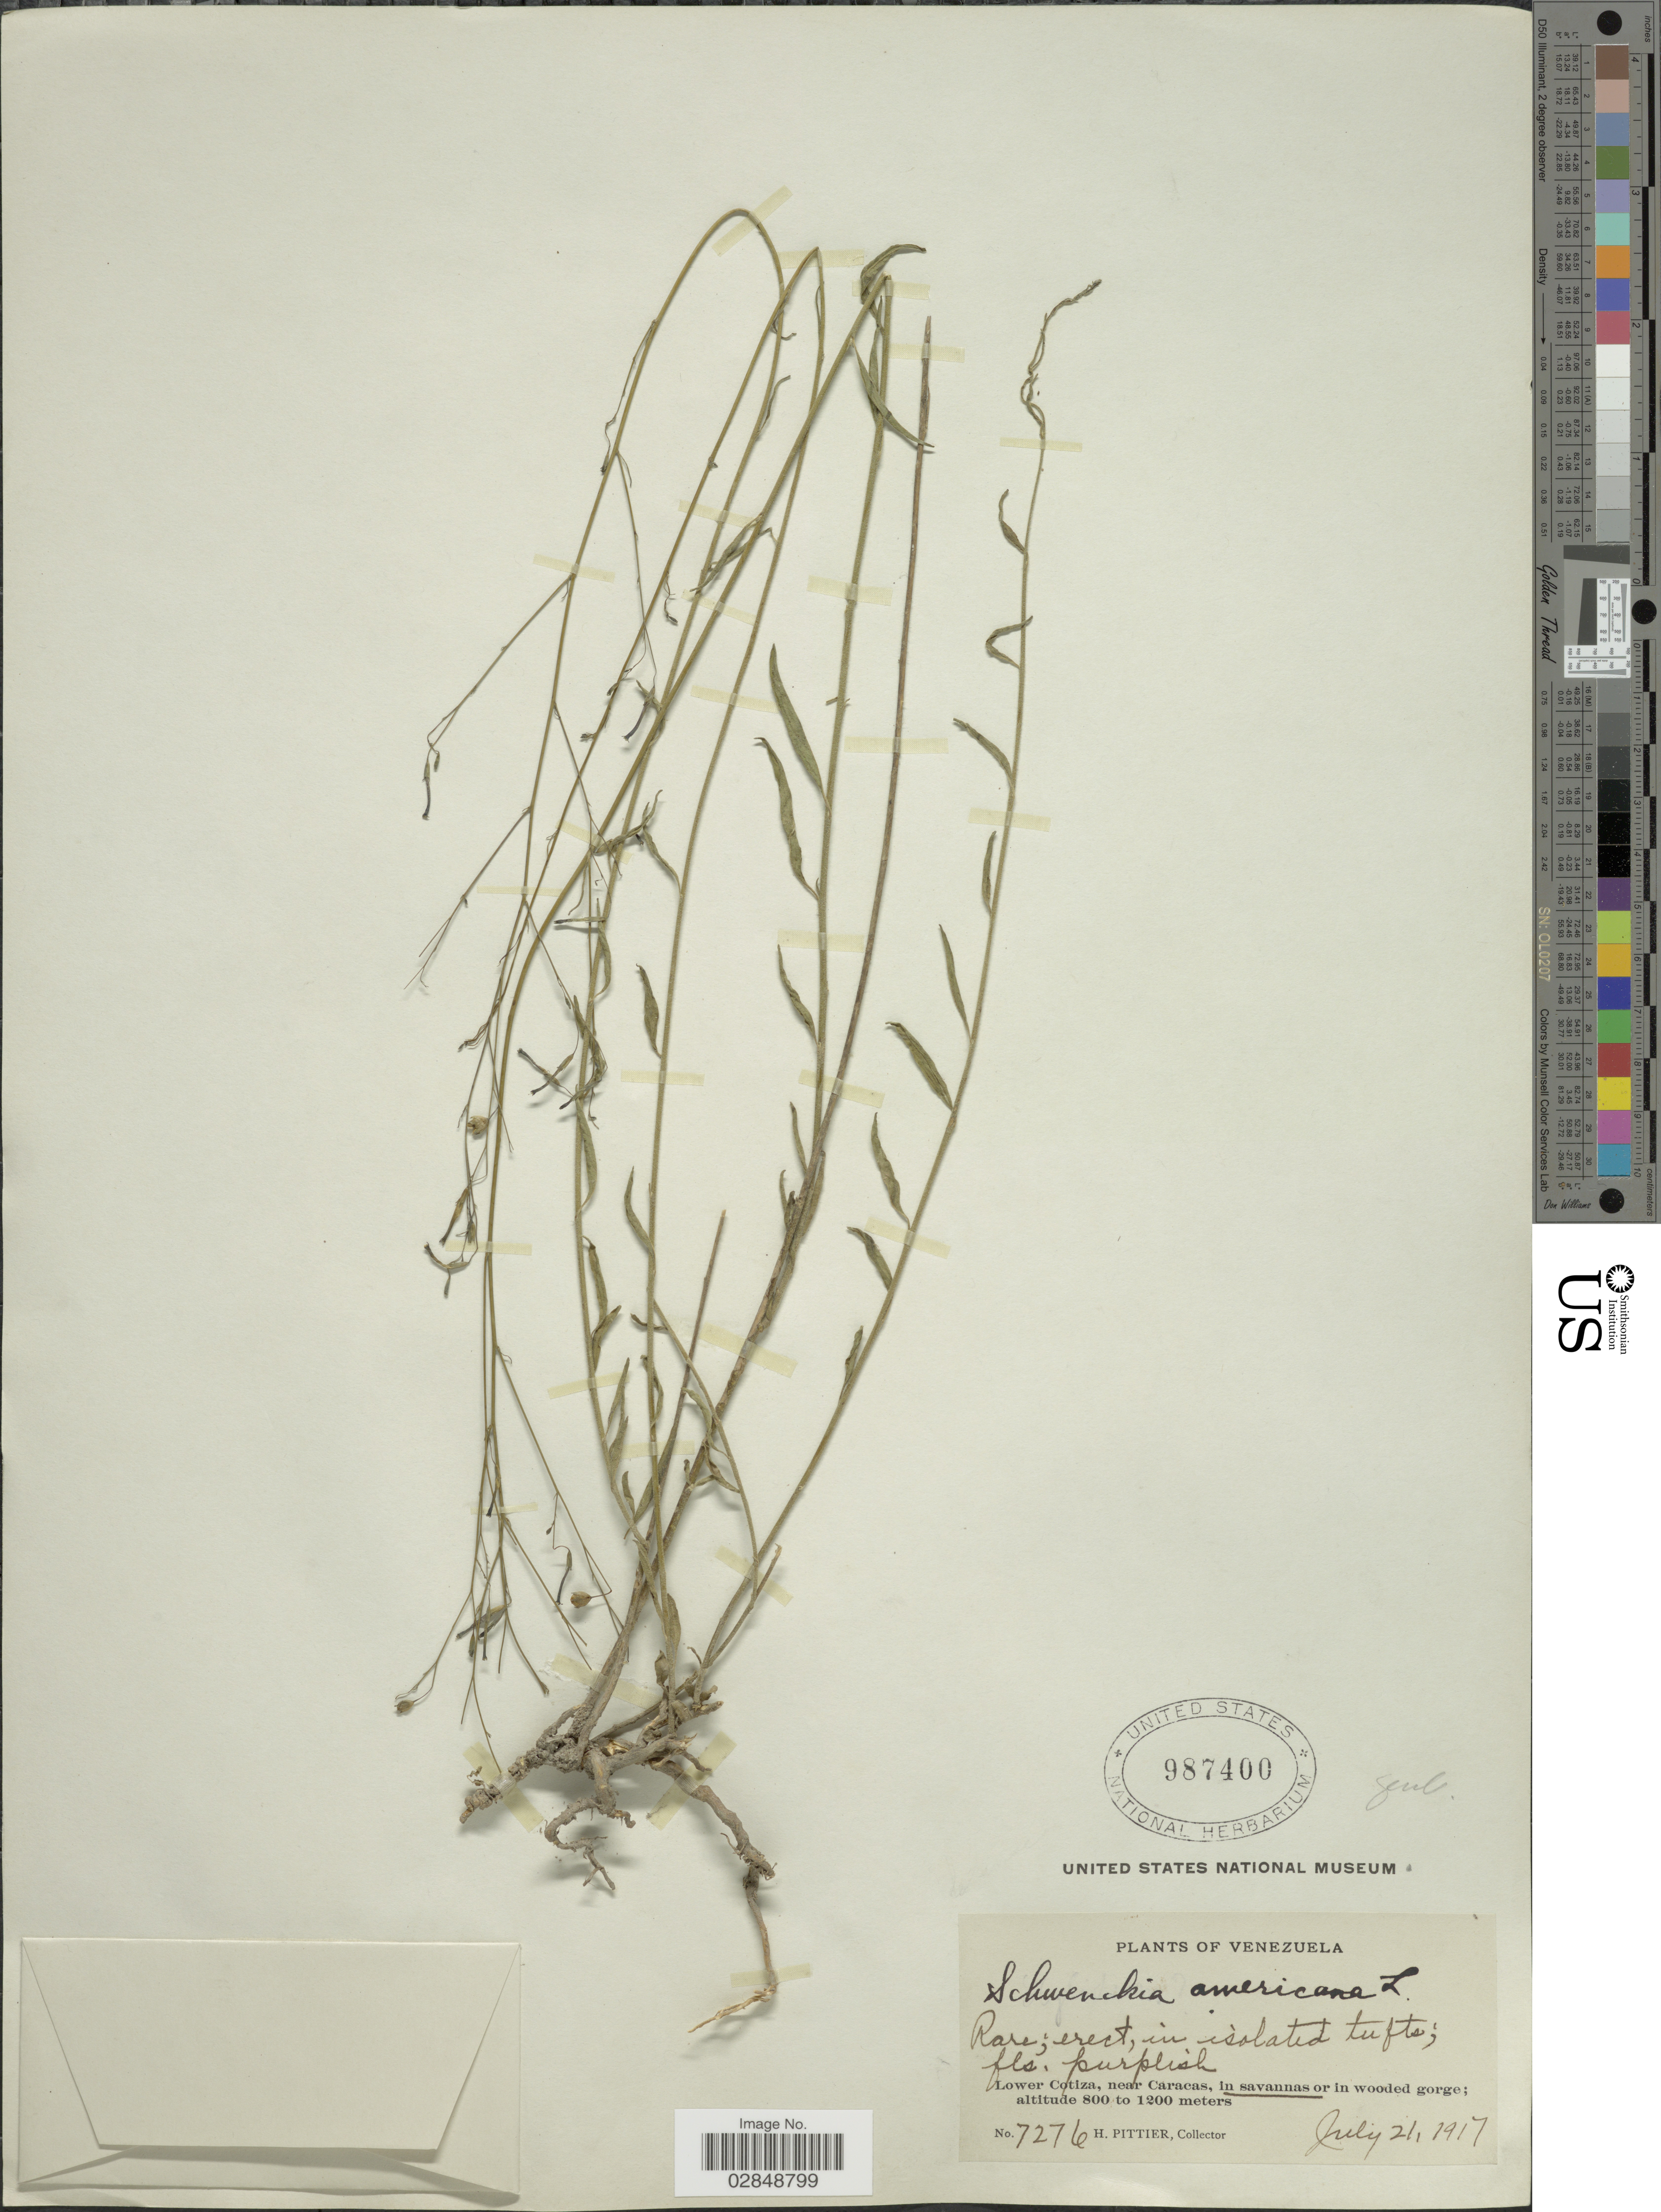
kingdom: Plantae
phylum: Tracheophyta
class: Magnoliopsida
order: Solanales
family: Solanaceae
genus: Schwenckia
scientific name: Schwenckia americana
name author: Kunth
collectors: H. F. Pittier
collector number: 7276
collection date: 1917-07-21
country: Venezuela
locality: Lower Cotiza, near Caracas.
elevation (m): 800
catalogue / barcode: US 987400